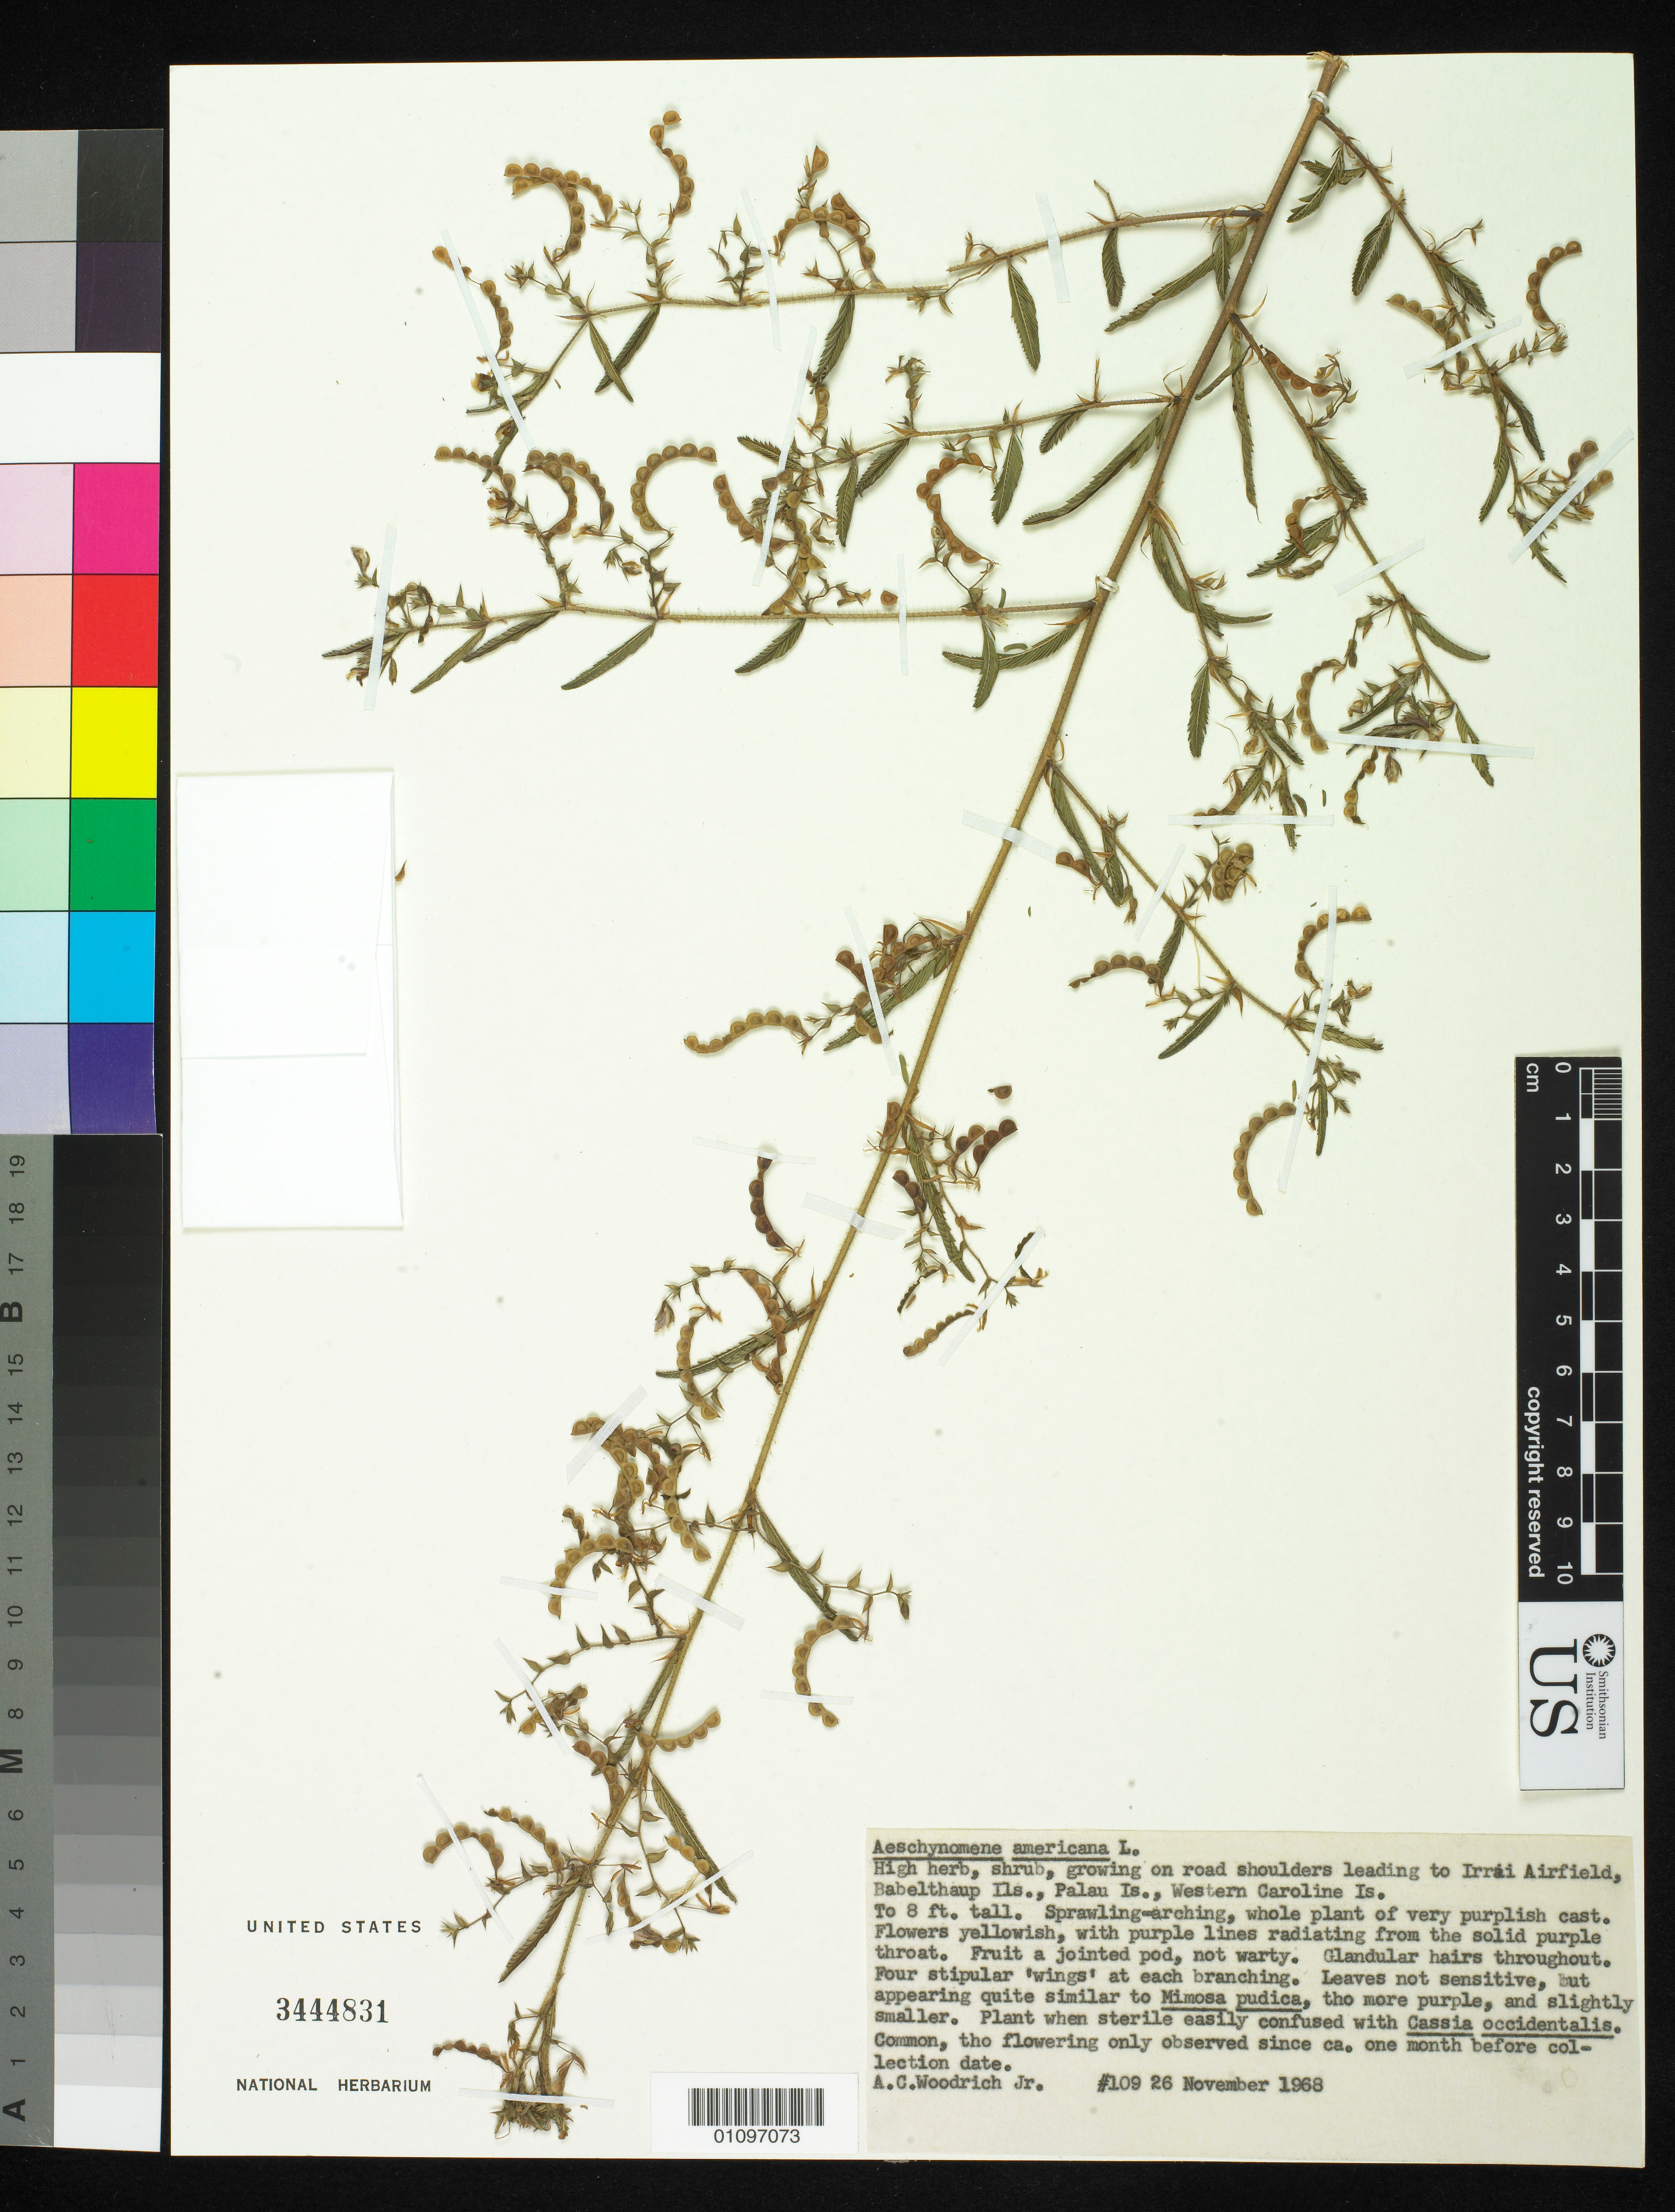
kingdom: Plantae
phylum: Tracheophyta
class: Magnoliopsida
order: Fabales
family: Fabaceae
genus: Aeschynomene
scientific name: Aeschynomene americana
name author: L.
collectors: A. Woodrich Jr.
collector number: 109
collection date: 1968-11-26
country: Palau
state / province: Koror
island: Babeldaob [Babelthuap]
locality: Growing on road shoulders leading to irrai Airfield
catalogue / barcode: US 3444831